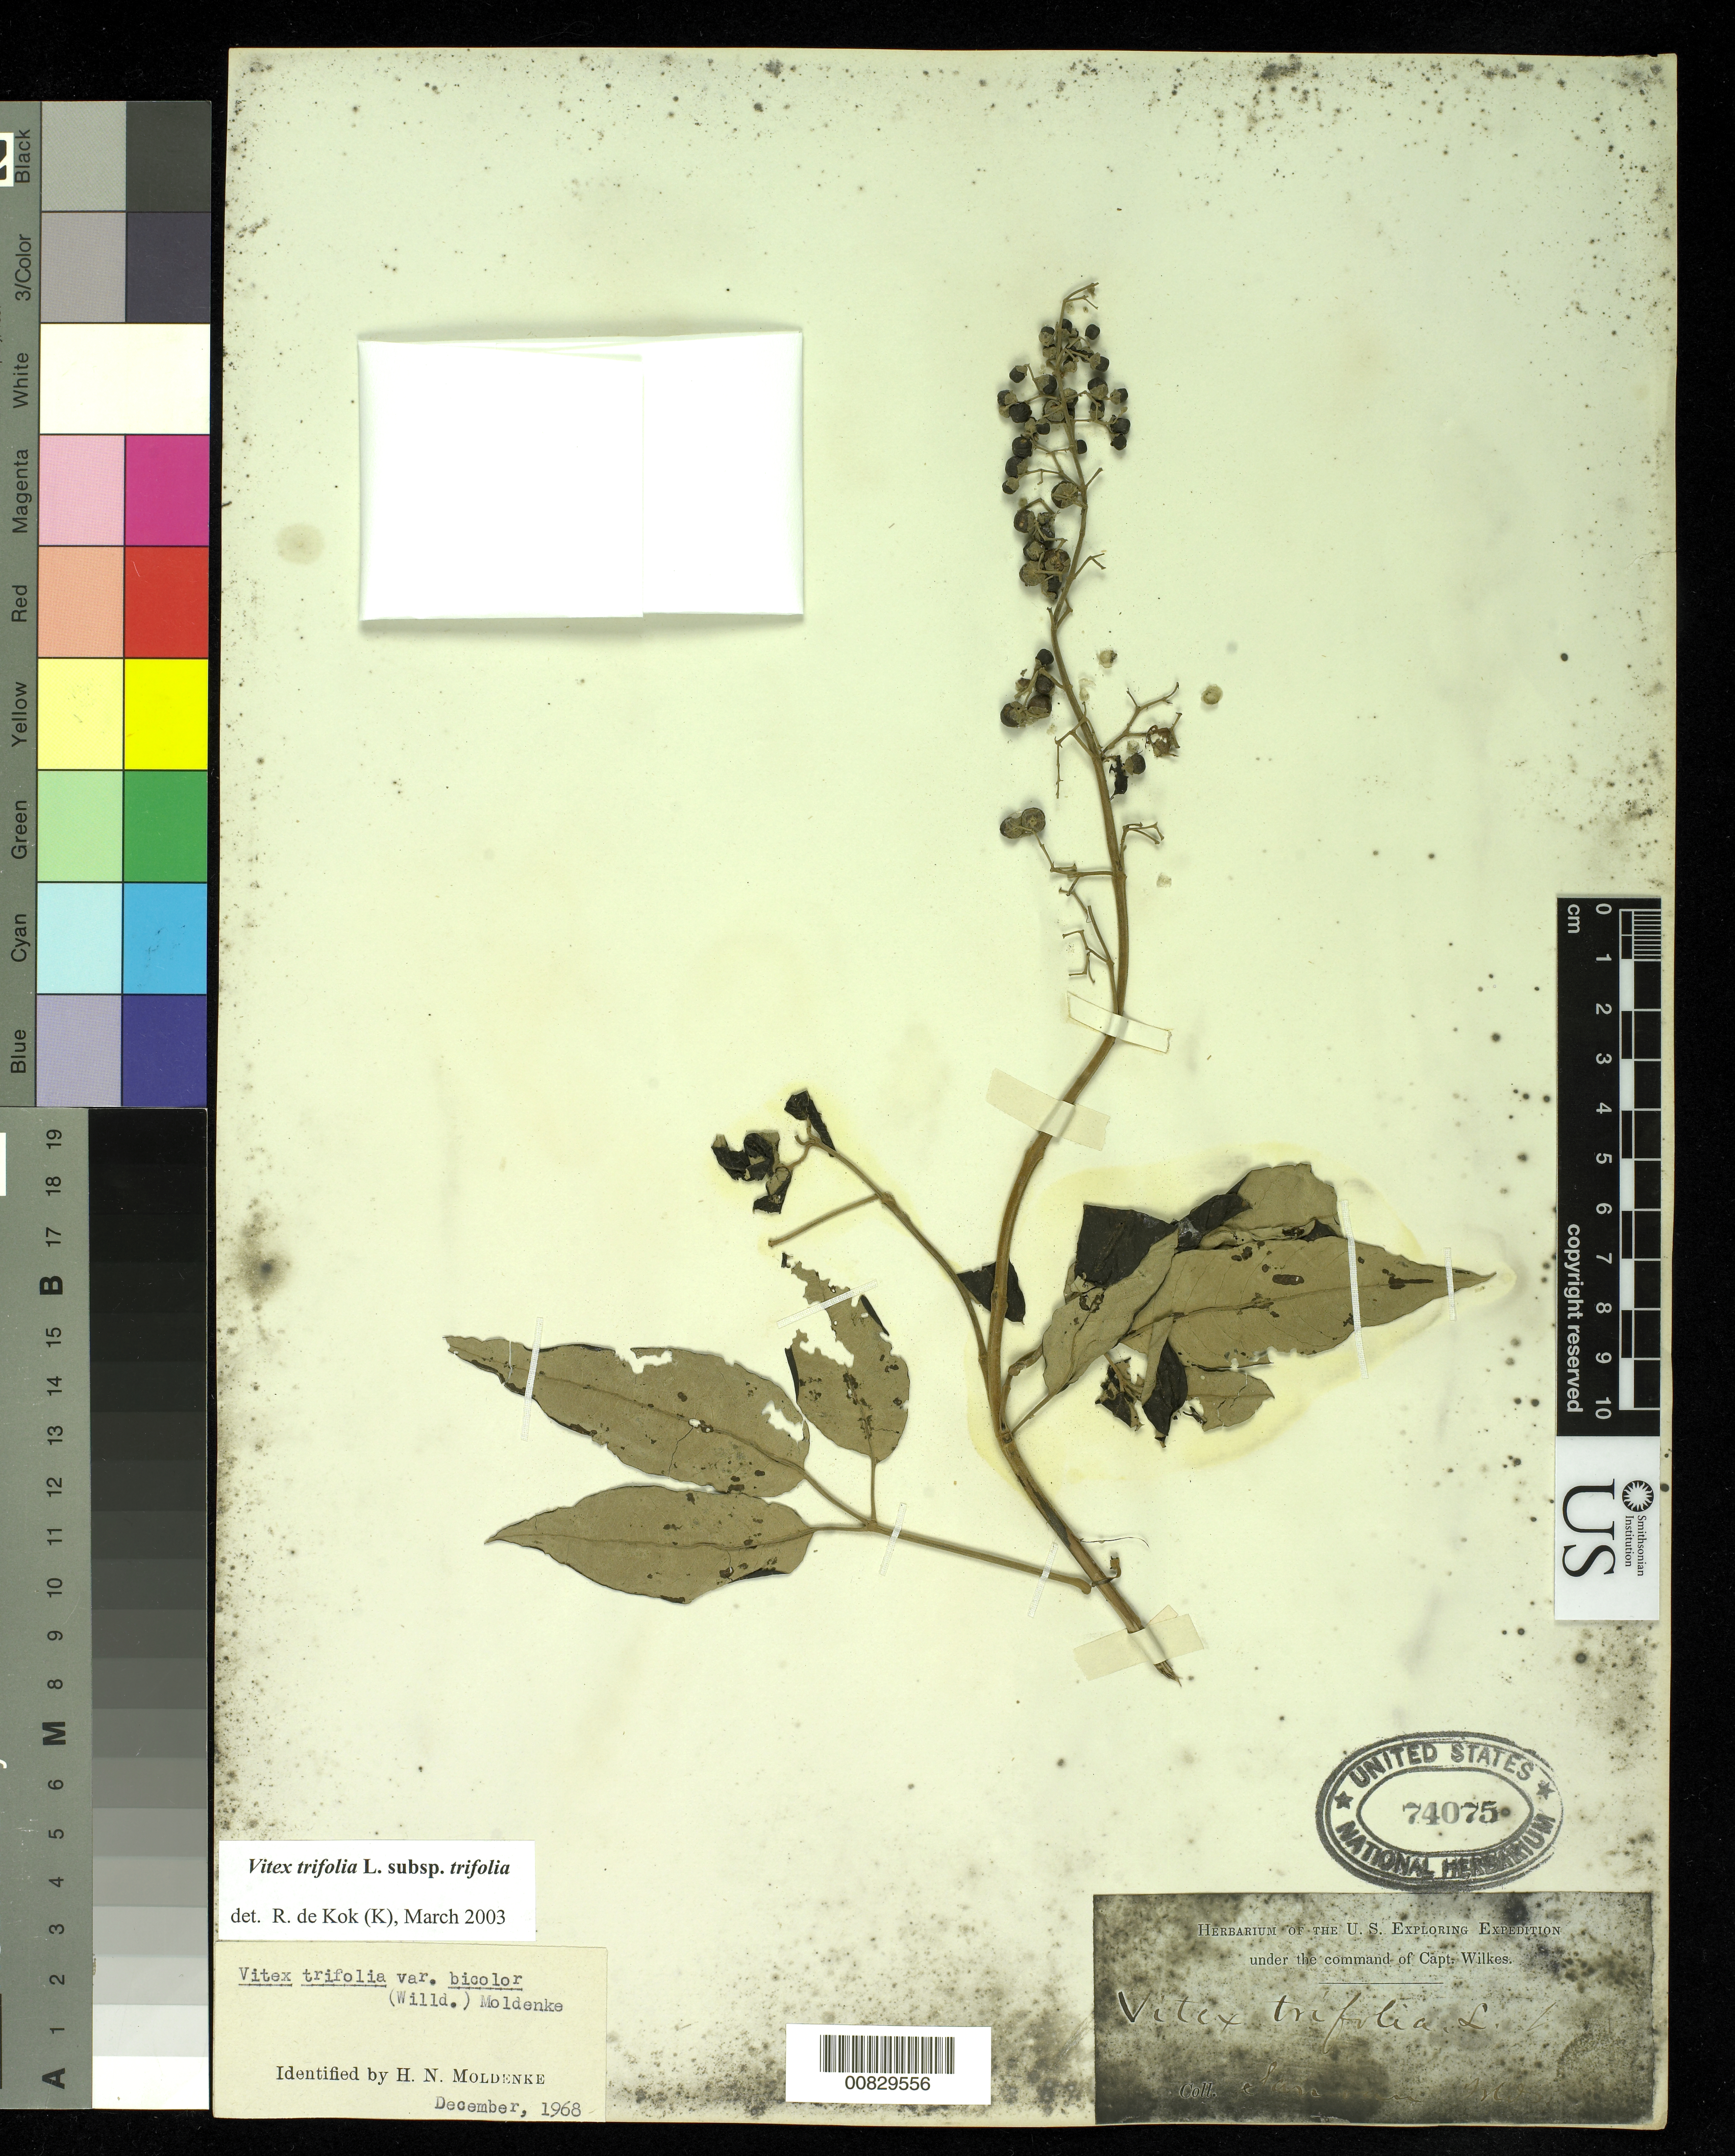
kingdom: Plantae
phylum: Tracheophyta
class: Magnoliopsida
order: Lamiales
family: Lamiaceae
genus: Vitex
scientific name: Vitex trifolia var. trifolia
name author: L.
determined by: Kok, R. de, (K)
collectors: Wilkes Explor. Exped.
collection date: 1838/1842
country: American Samoa / Samoa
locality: Samoan or Navigator's Islands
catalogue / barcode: US 74075